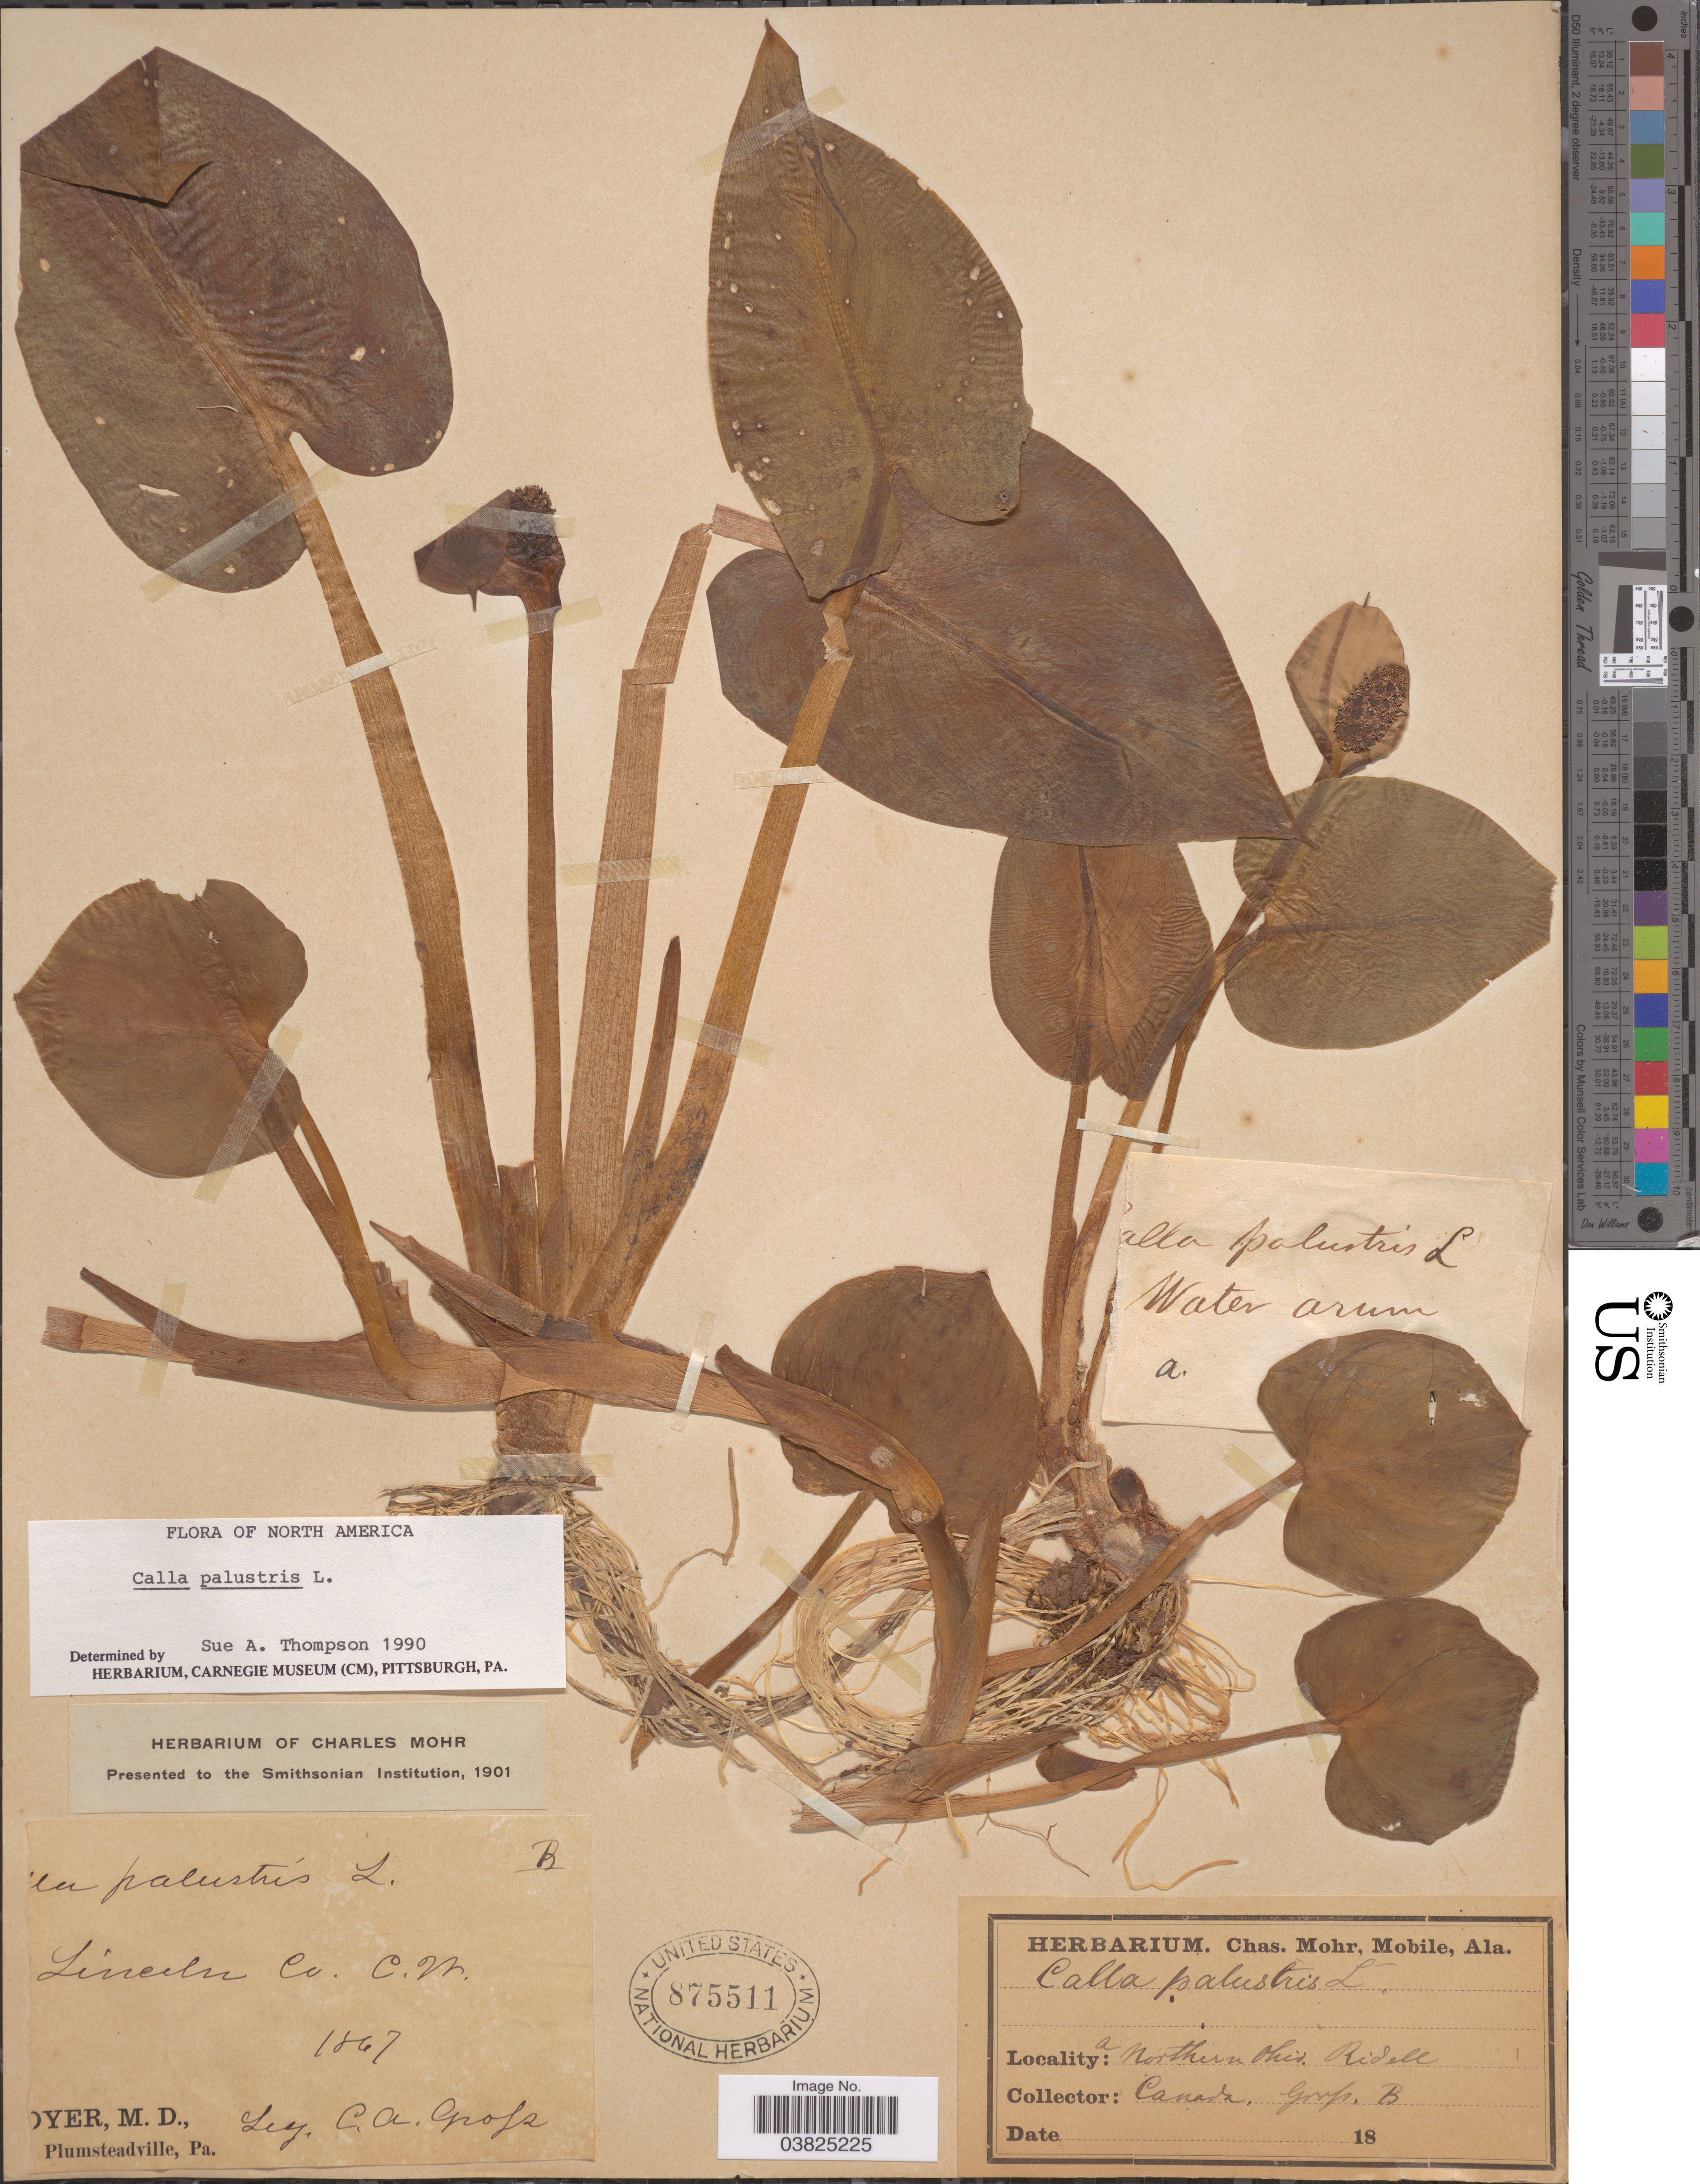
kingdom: Plantae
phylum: Tracheophyta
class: Liliopsida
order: Alismatales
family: Araceae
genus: Calla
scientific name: Calla palustris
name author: L.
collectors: C. Grofs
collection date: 1867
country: United States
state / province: Ohio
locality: Lincoln Co. C.W. Northern Ohio, Ridell.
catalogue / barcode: US 875511